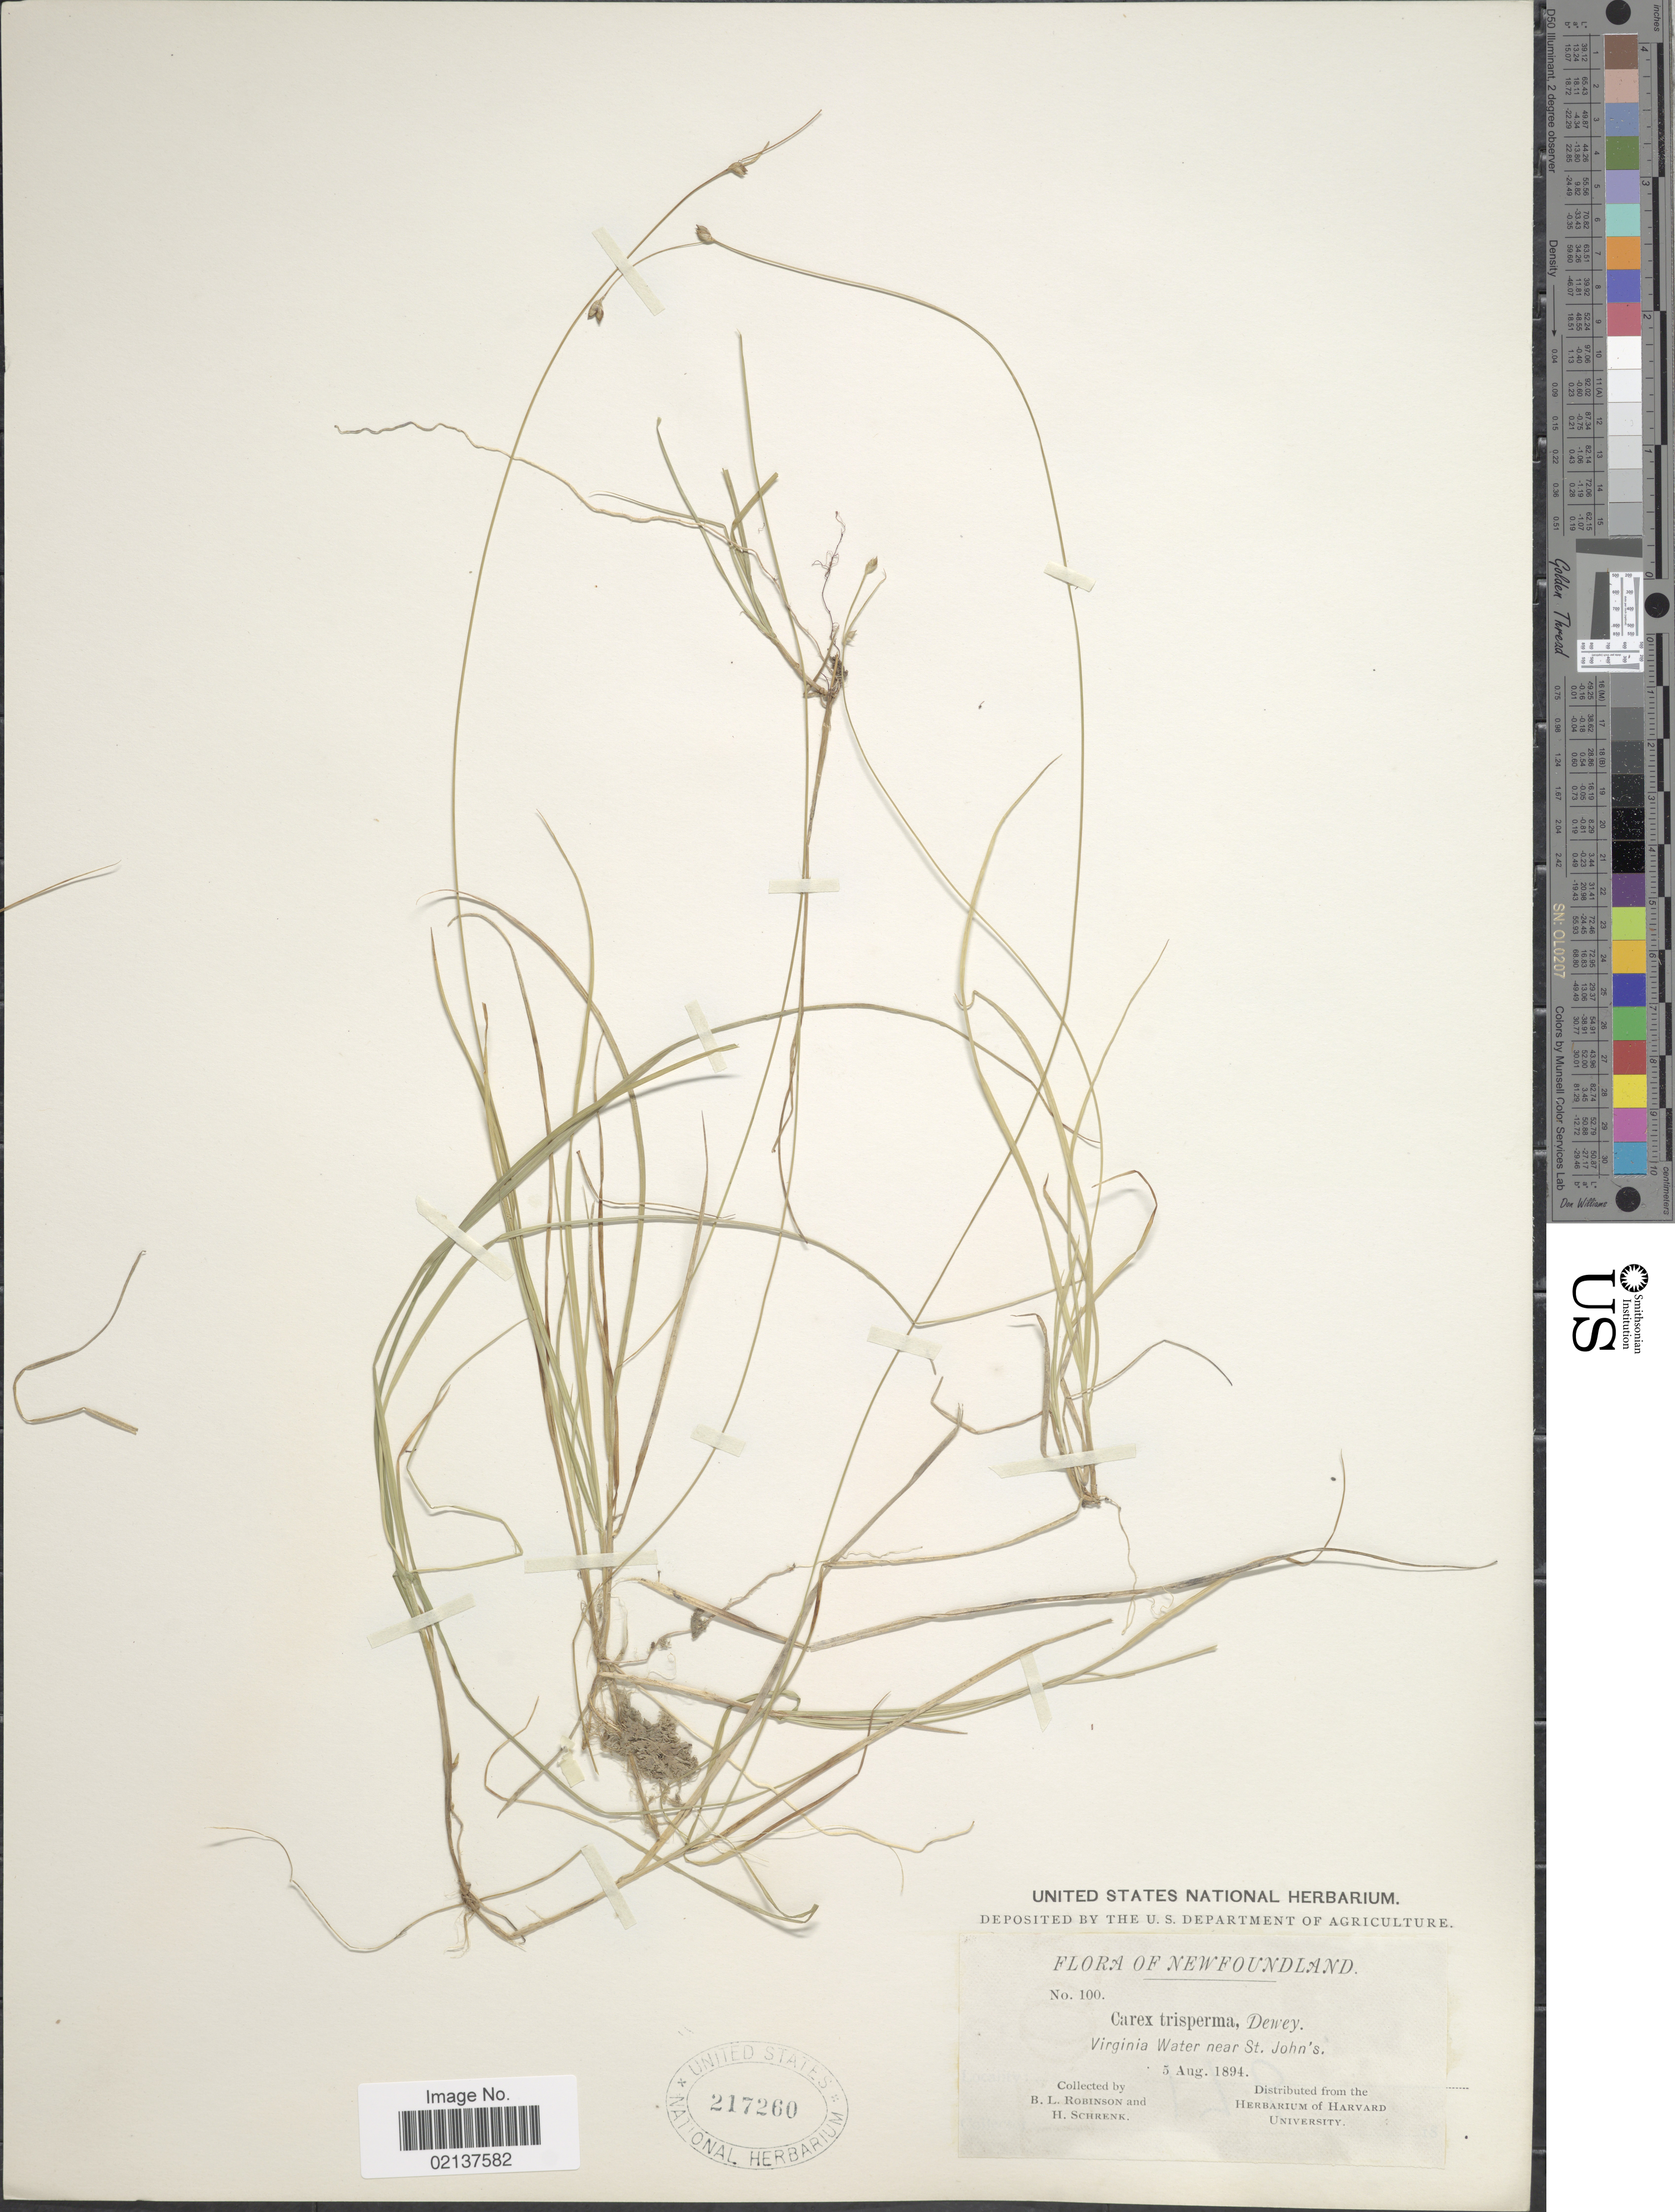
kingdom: Plantae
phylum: Tracheophyta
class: Liliopsida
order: Poales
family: Cyperaceae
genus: Carex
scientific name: Carex trisperma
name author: Dewey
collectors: B. L. Robinson & H. v. Schrenk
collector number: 100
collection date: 1894-08-05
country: Canada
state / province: Newfoundland and Labrador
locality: Virginia Water near St. John's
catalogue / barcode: US 217260